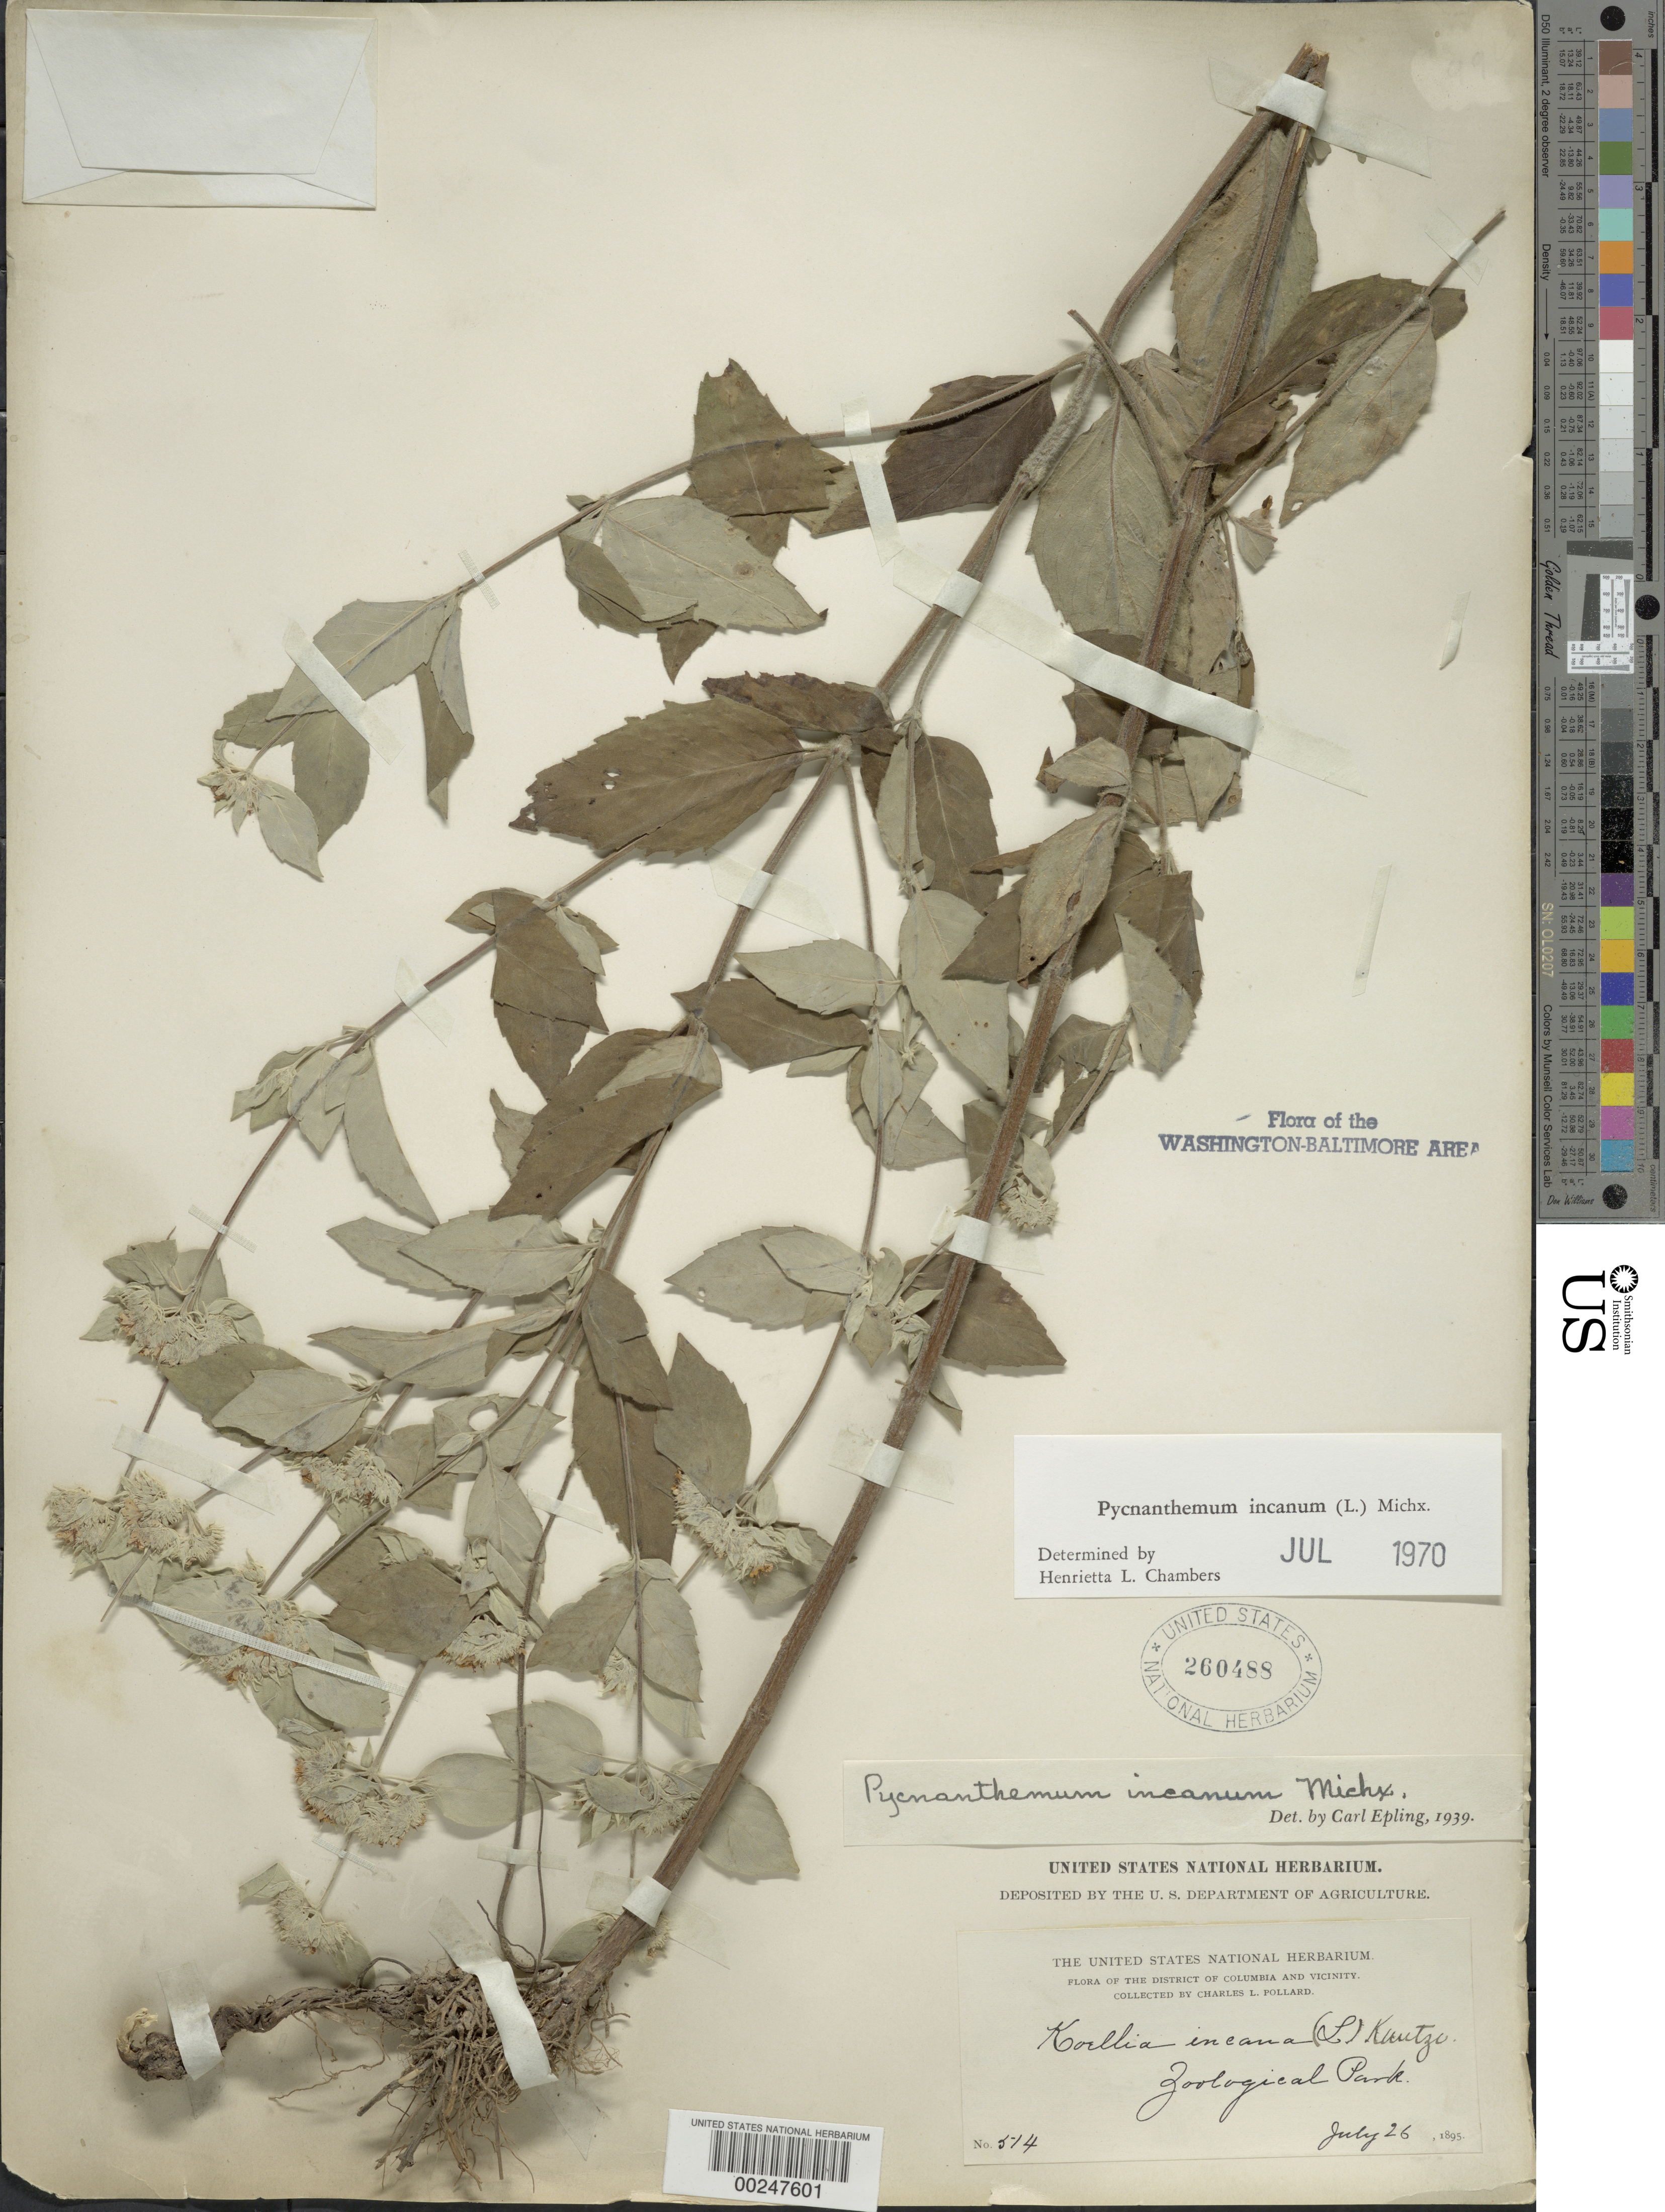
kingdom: Plantae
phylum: Tracheophyta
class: Magnoliopsida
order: Lamiales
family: Lamiaceae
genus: Pycnanthemum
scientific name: Pycnanthemum incanum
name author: (L.) Michx.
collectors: C. L. Pollard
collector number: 514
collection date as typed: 26 Jul 1895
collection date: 1895-07-26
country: United States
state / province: District of Columbia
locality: Zoological Park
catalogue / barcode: US 260488